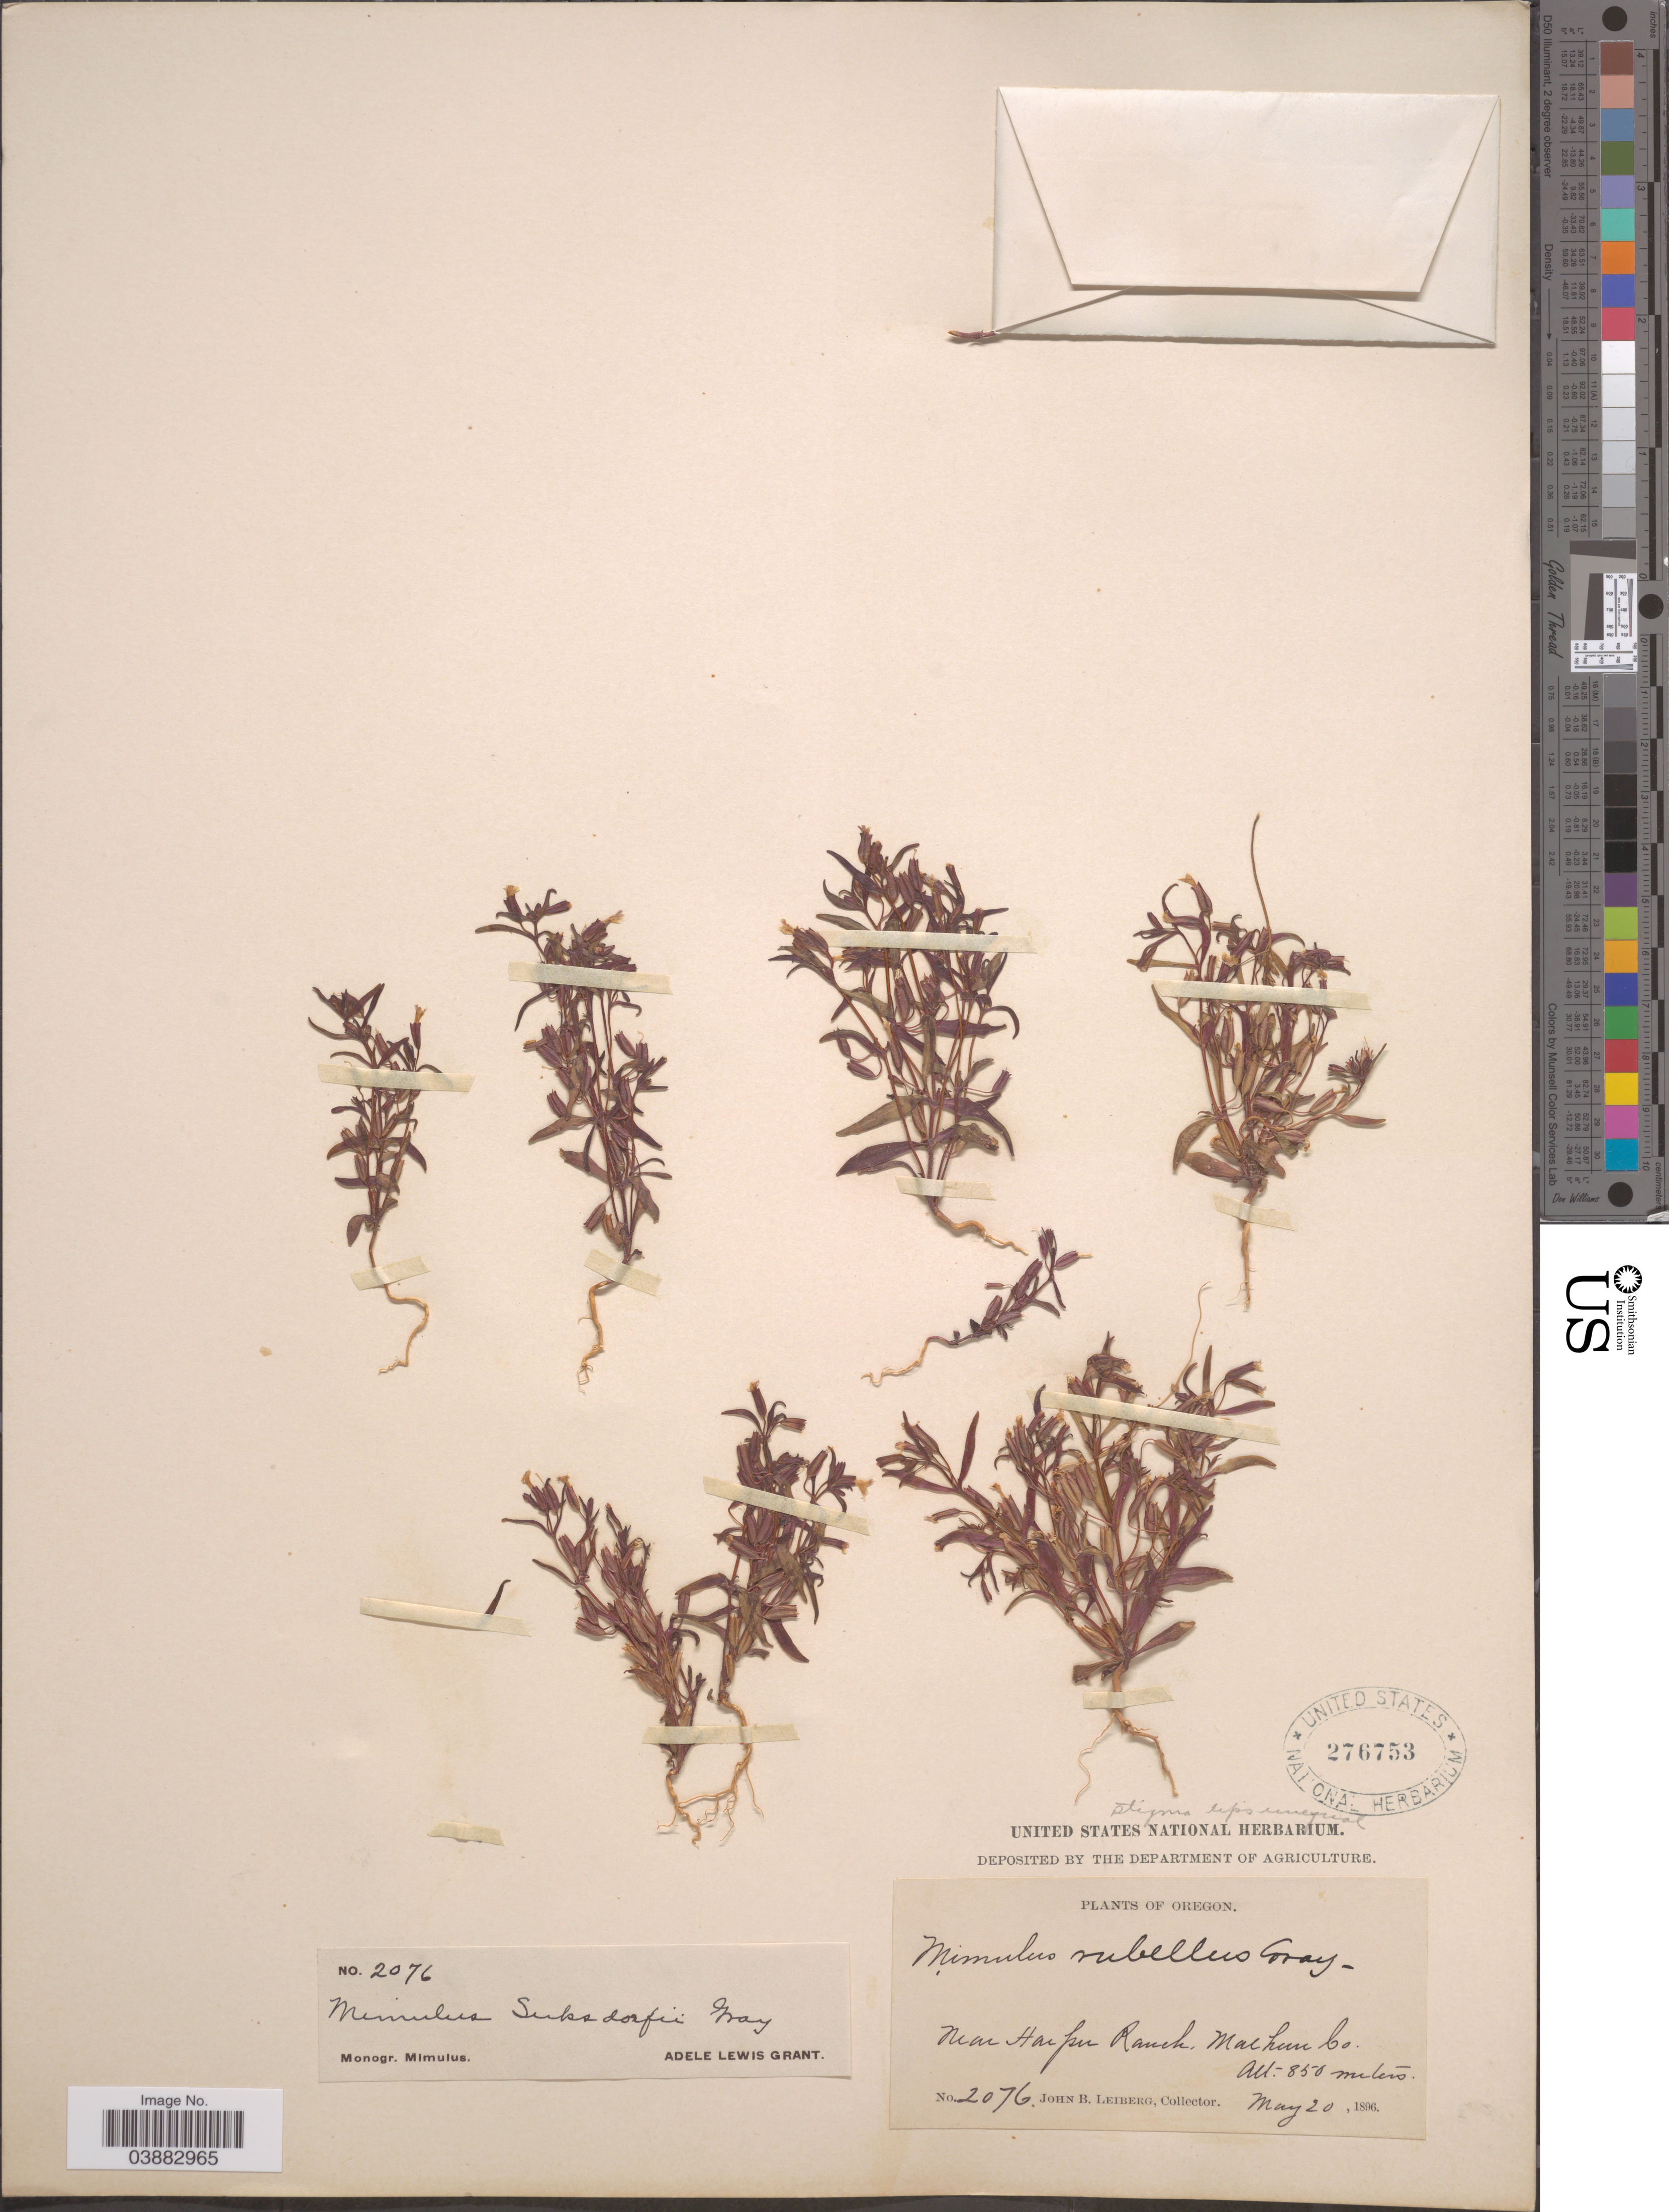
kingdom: Plantae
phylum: Tracheophyta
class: Magnoliopsida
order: Lamiales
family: Phrymaceae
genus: Mimulus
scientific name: Mimulus suksdorfii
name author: A. Gray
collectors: J. B. Leiberg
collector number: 2076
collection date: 1896-05-20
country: United States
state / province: Oregon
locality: Near Harper Ranch, Malhun Co.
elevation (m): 850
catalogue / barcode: US 276753